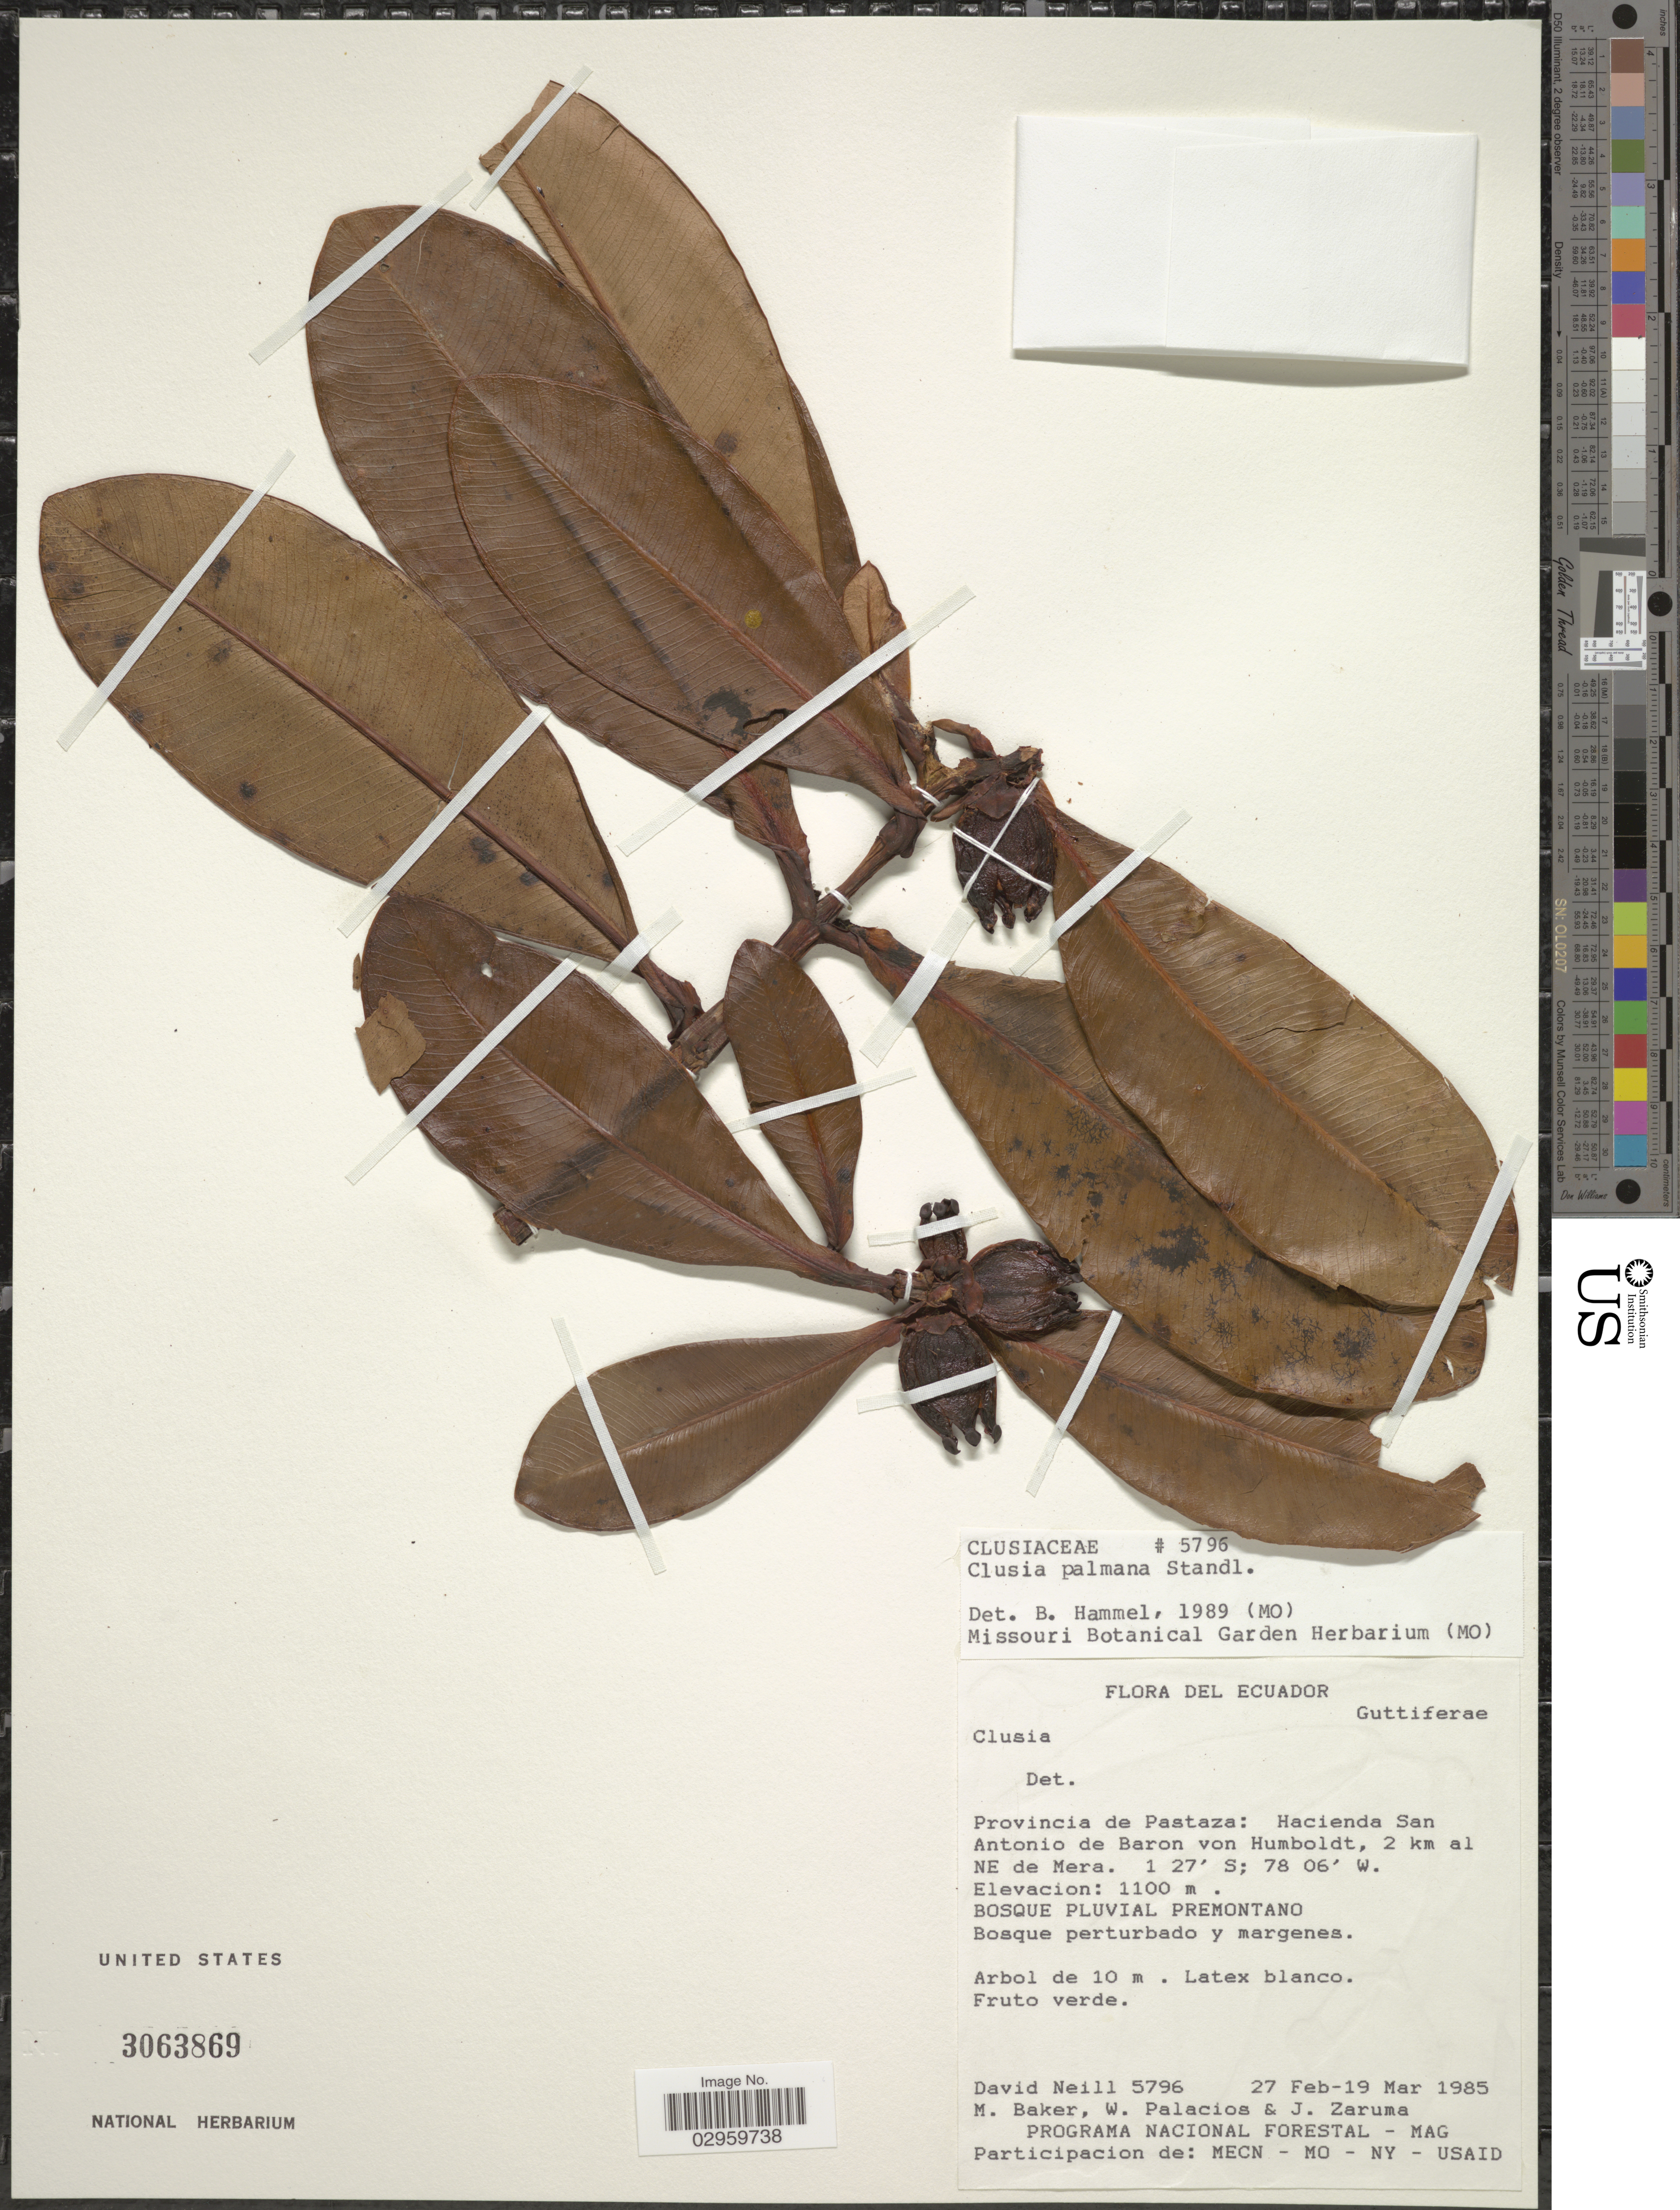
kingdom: Plantae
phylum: Tracheophyta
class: Magnoliopsida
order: Malpighiales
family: Clusiaceae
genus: Clusia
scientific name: Clusia palmana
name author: Standl.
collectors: D. Neill, M. Baker, W. Palacios & J. Zaruma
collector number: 5796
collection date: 1985-02-27/1985-03-19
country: Ecuador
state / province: Pastaza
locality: Hacienda San Antonio de Baron von Humboldt, 2 km al NE de Mera.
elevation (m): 1100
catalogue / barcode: US 3063869